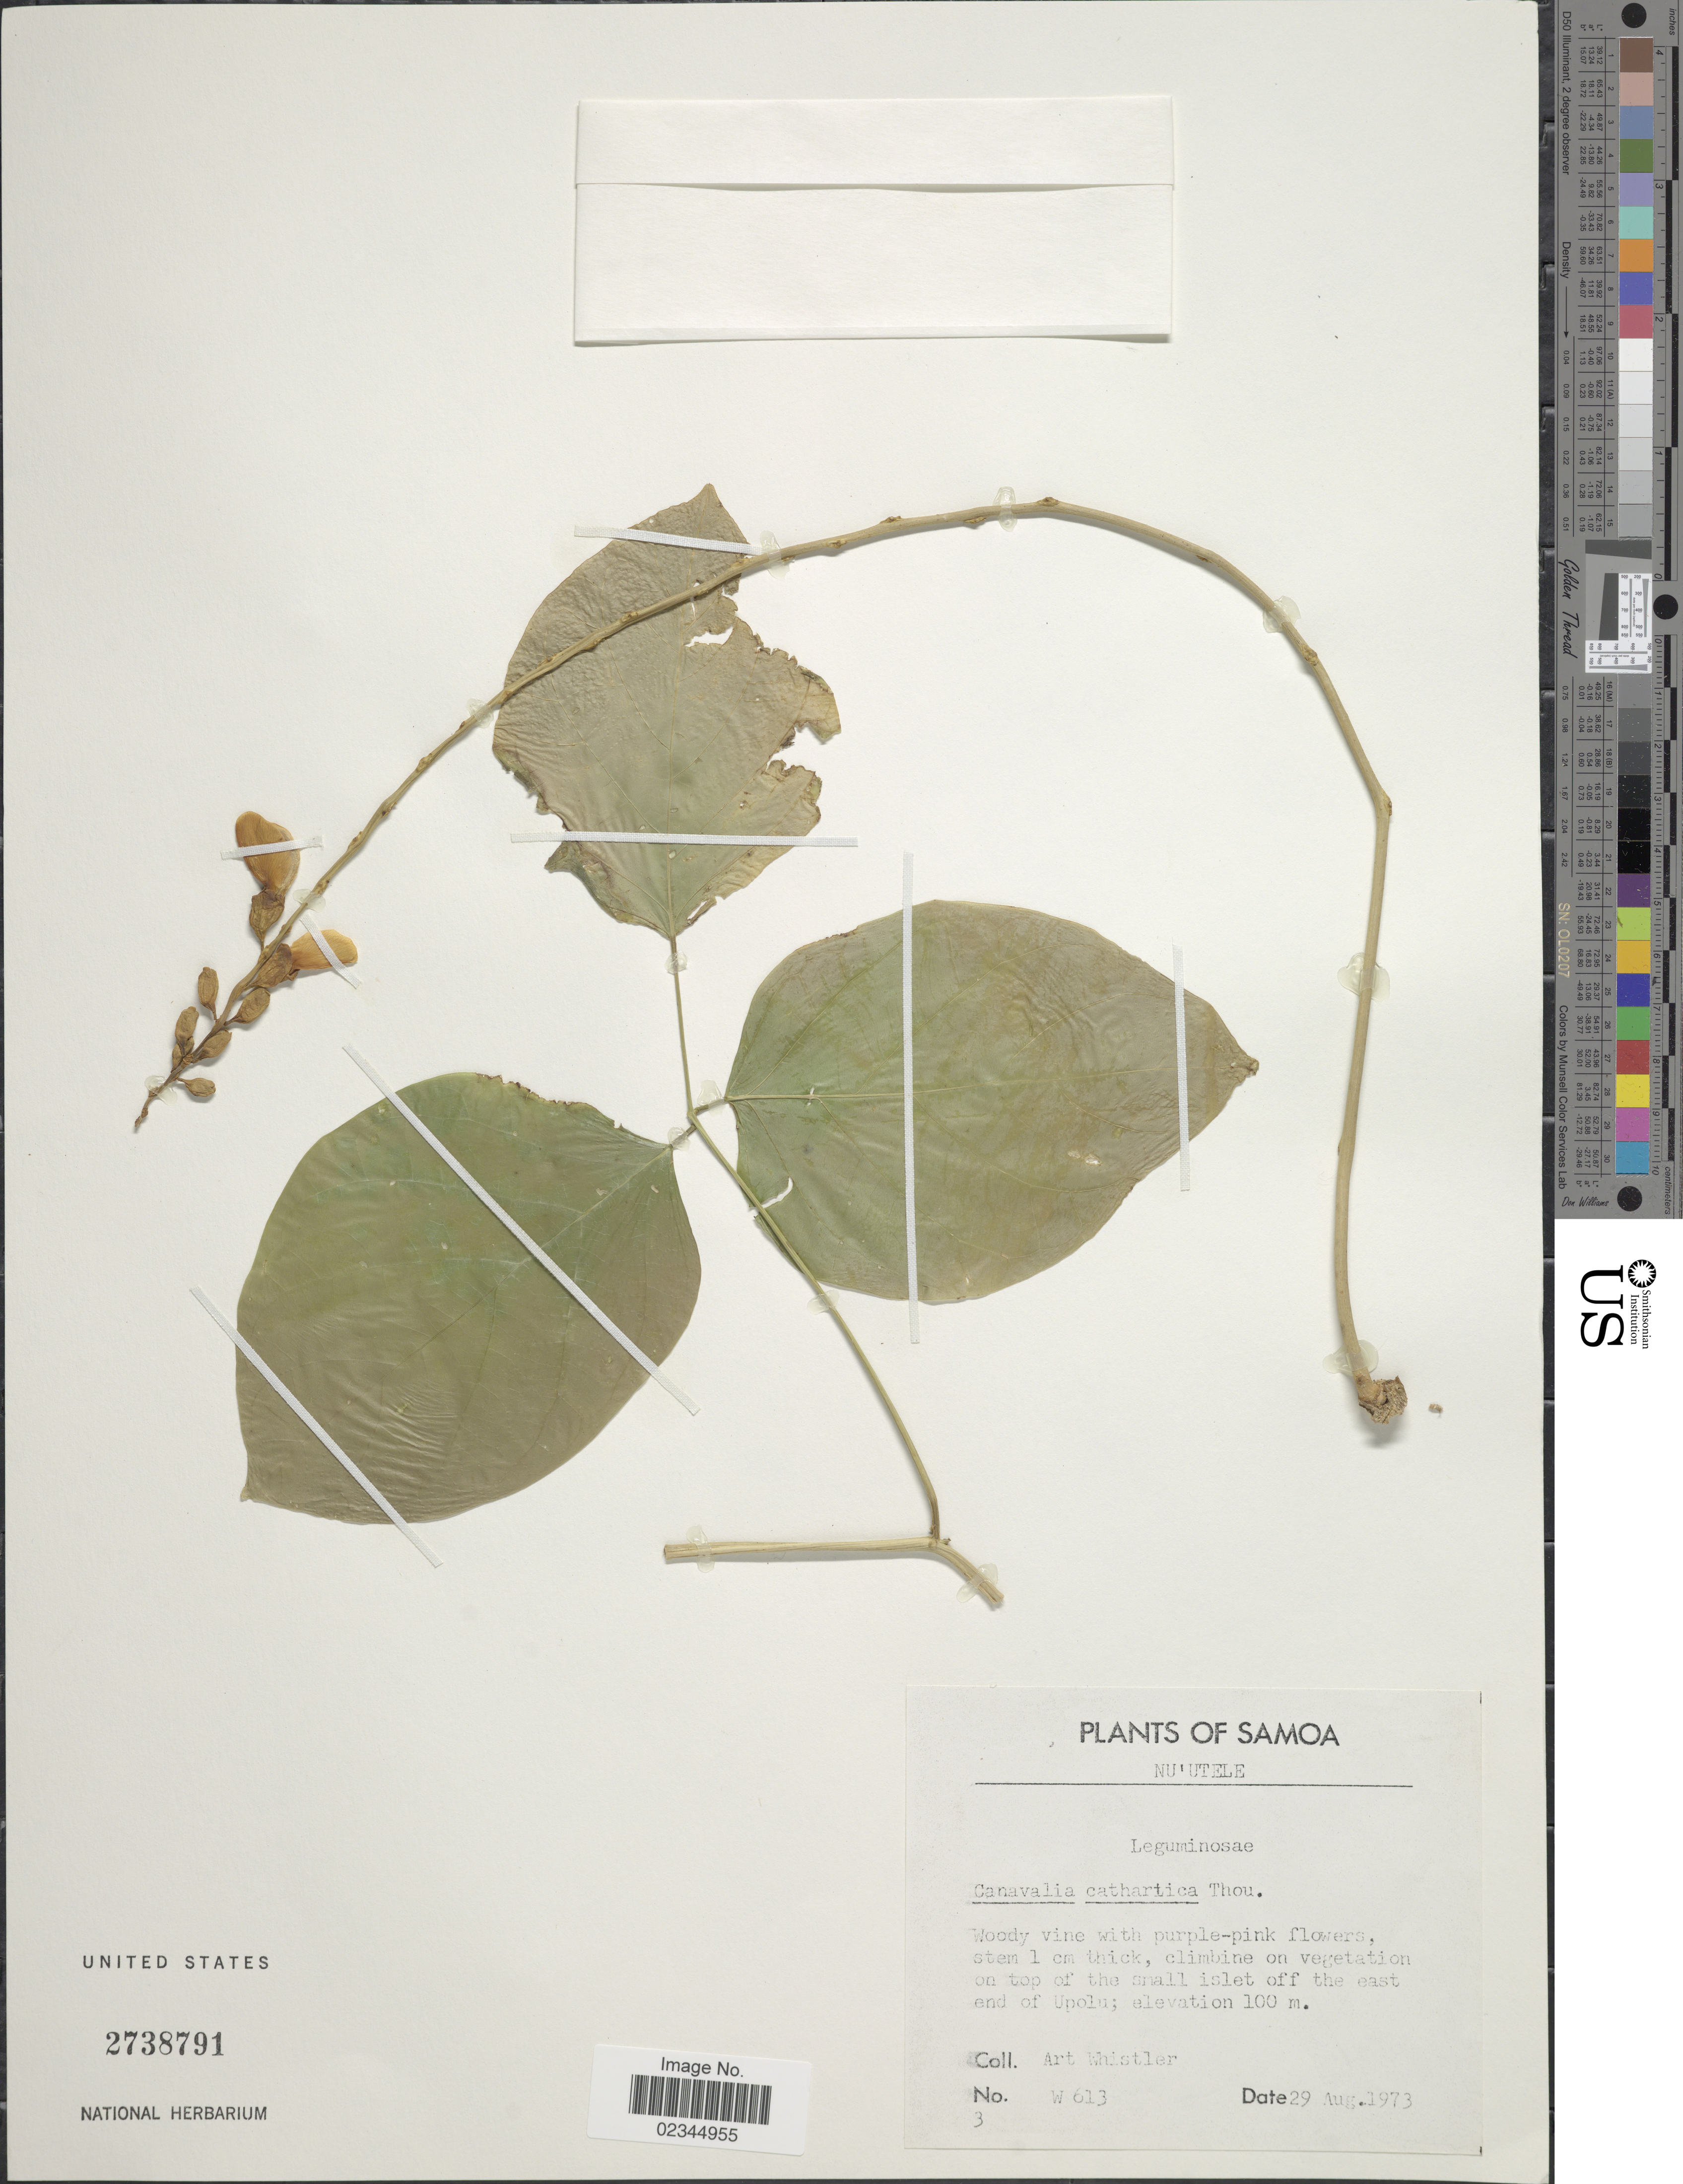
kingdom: Plantae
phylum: Tracheophyta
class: Magnoliopsida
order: Fabales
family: Fabaceae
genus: Canavalia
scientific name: Canavalia cathartica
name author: Thouars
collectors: A. Whistler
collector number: W 613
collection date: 1973-08-29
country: Samoa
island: Nu'utele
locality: Nu'utele, east end of Upolu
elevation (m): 100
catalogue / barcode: US 2738791